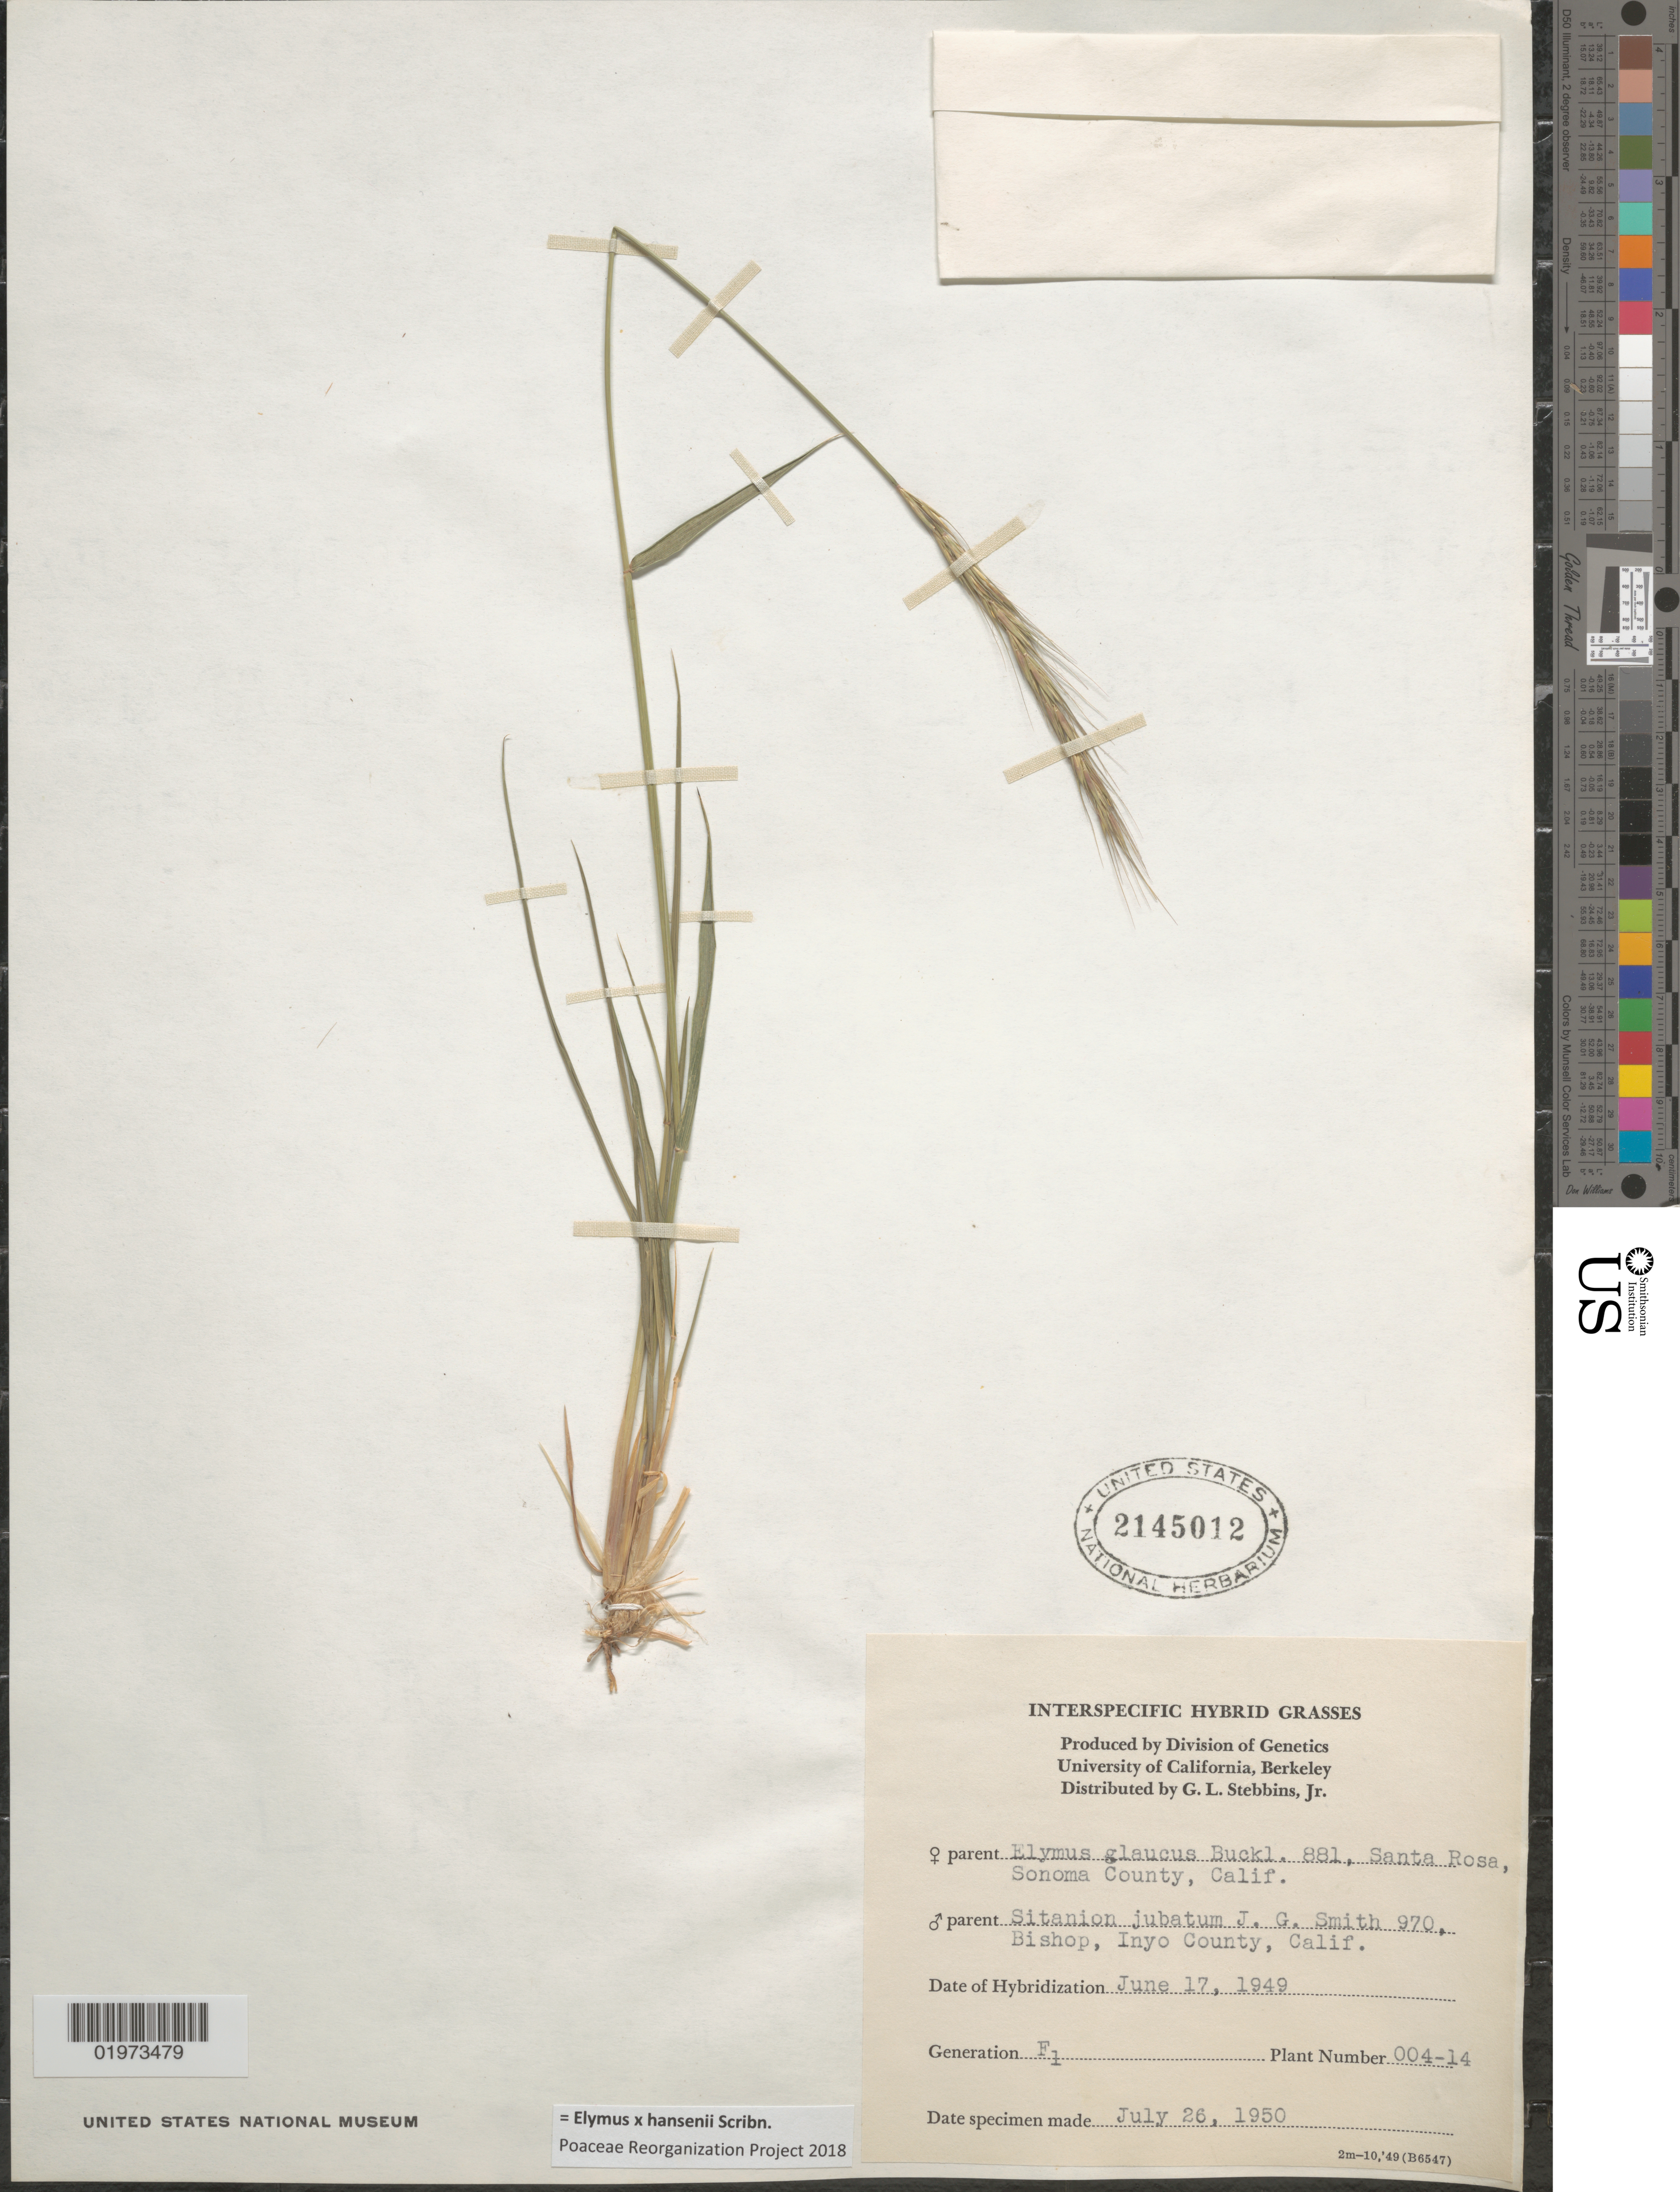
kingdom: Plantae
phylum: Tracheophyta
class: Liliopsida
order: Poales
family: Poaceae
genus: Elymus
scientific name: Elymus x maltei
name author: Bowden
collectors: G. L. Stebbins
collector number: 004-14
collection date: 1950-07-26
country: United States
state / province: California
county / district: Alameda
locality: University of California, Berkeley.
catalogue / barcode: US 2145012